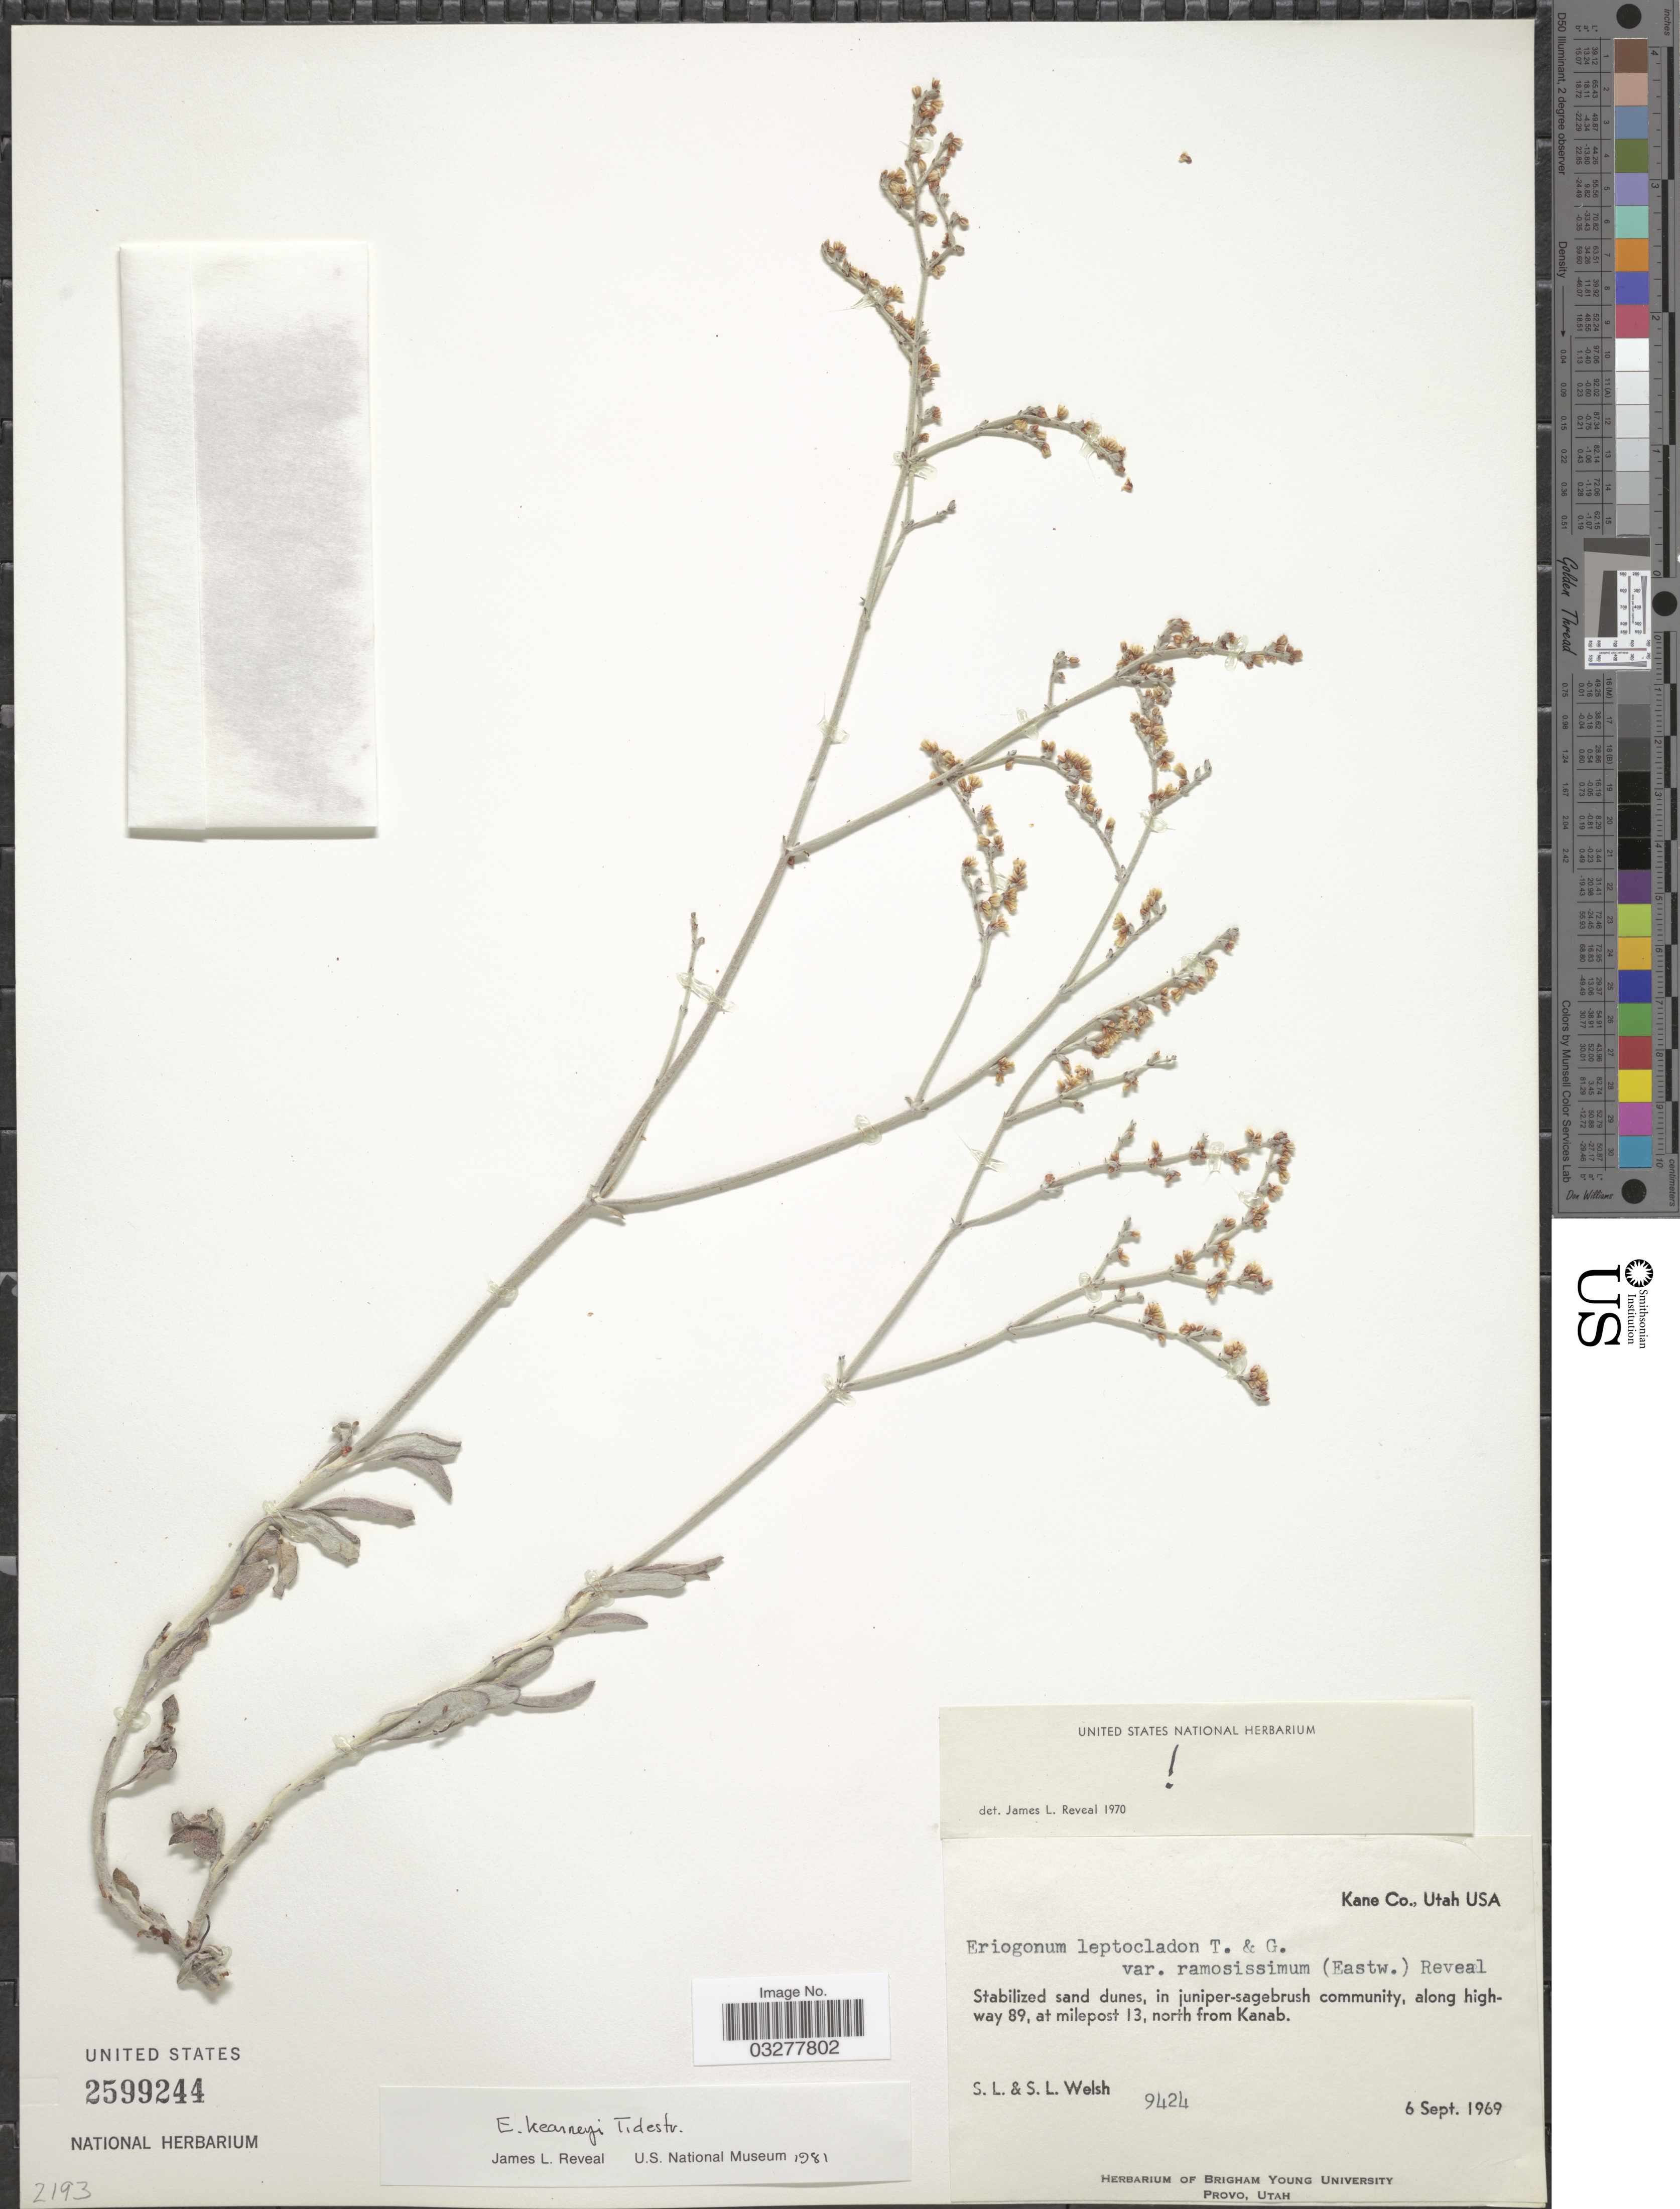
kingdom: Plantae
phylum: Tracheophyta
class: Magnoliopsida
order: Caryophyllales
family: Polygonaceae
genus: Eriogonum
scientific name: Eriogonum kearneyi var. kearneyi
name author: Tidestr.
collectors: S. Welsh & S. Welsh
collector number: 9424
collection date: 1969-09-06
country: United States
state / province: Utah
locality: Kane Co., USA. Along highway 89, at milepost 13, north from Kanab.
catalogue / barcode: US 2599244